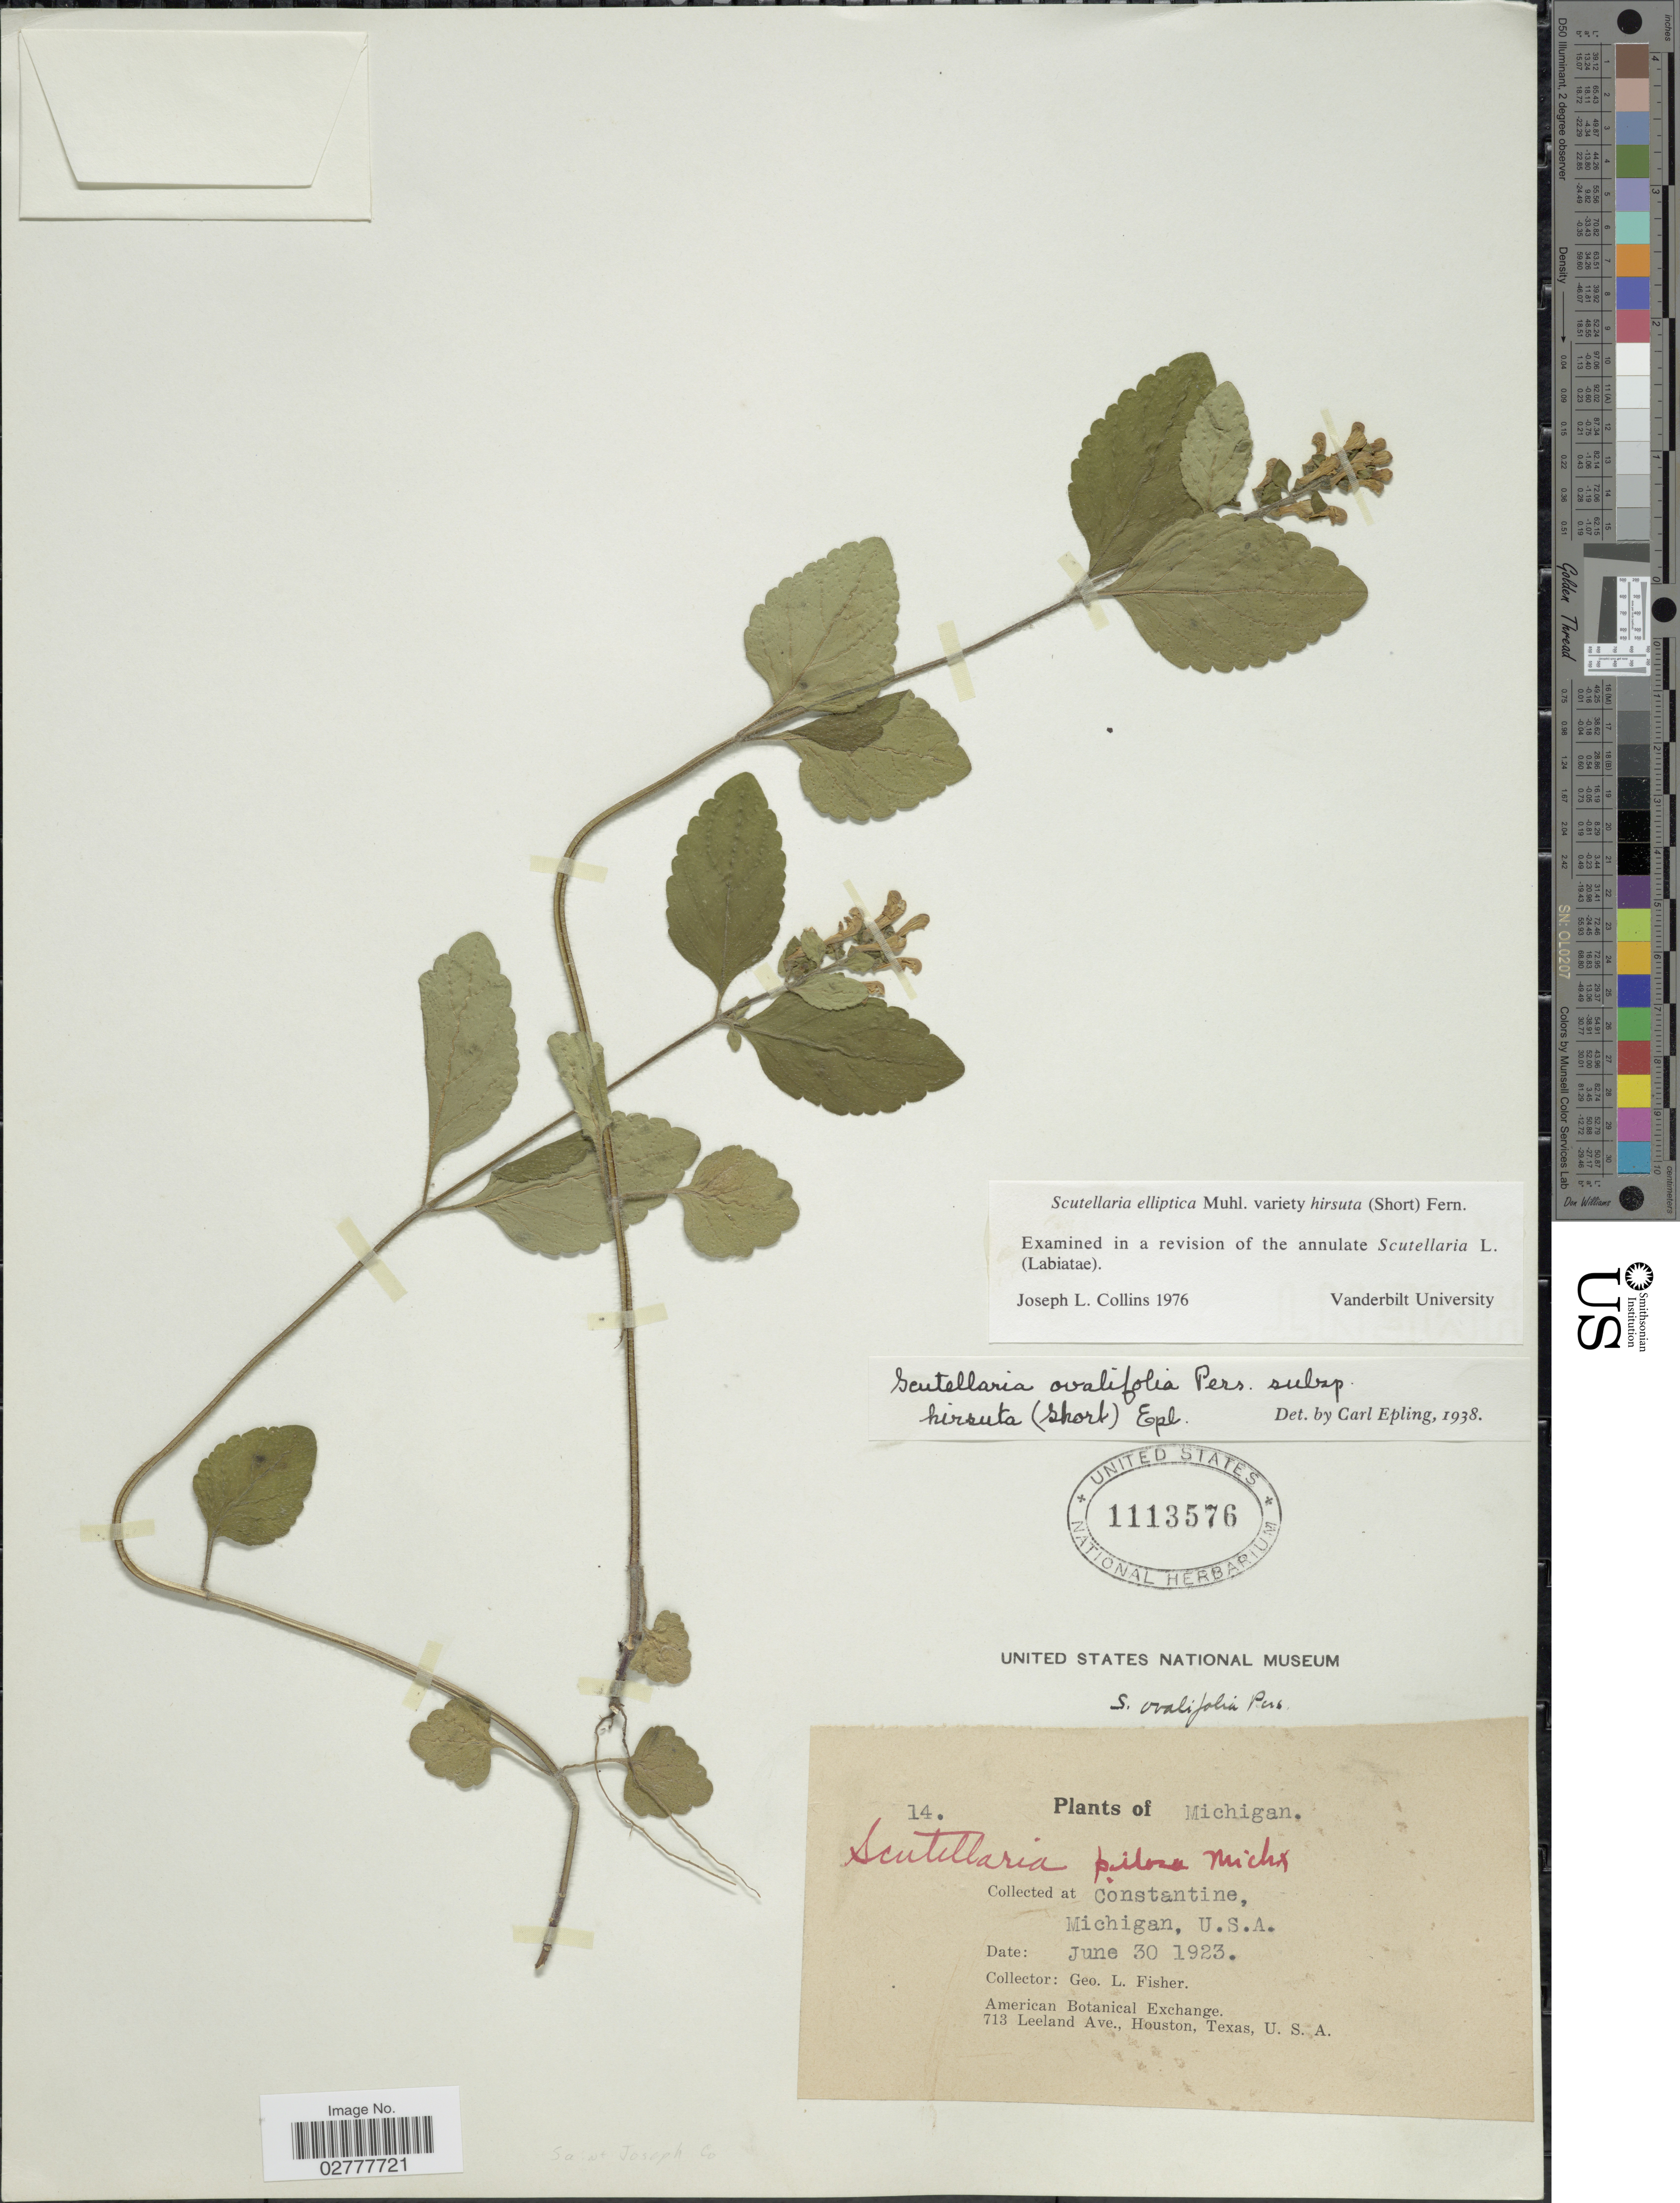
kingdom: Plantae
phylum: Tracheophyta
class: Magnoliopsida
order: Lamiales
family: Lamiaceae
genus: Scutellaria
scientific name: Scutellaria elliptica var. hirsuta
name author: (A. Gray) Fernald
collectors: G. L. Fisher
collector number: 14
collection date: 1923-06-30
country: United States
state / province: Michigan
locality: Constantine.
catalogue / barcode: US 1113576